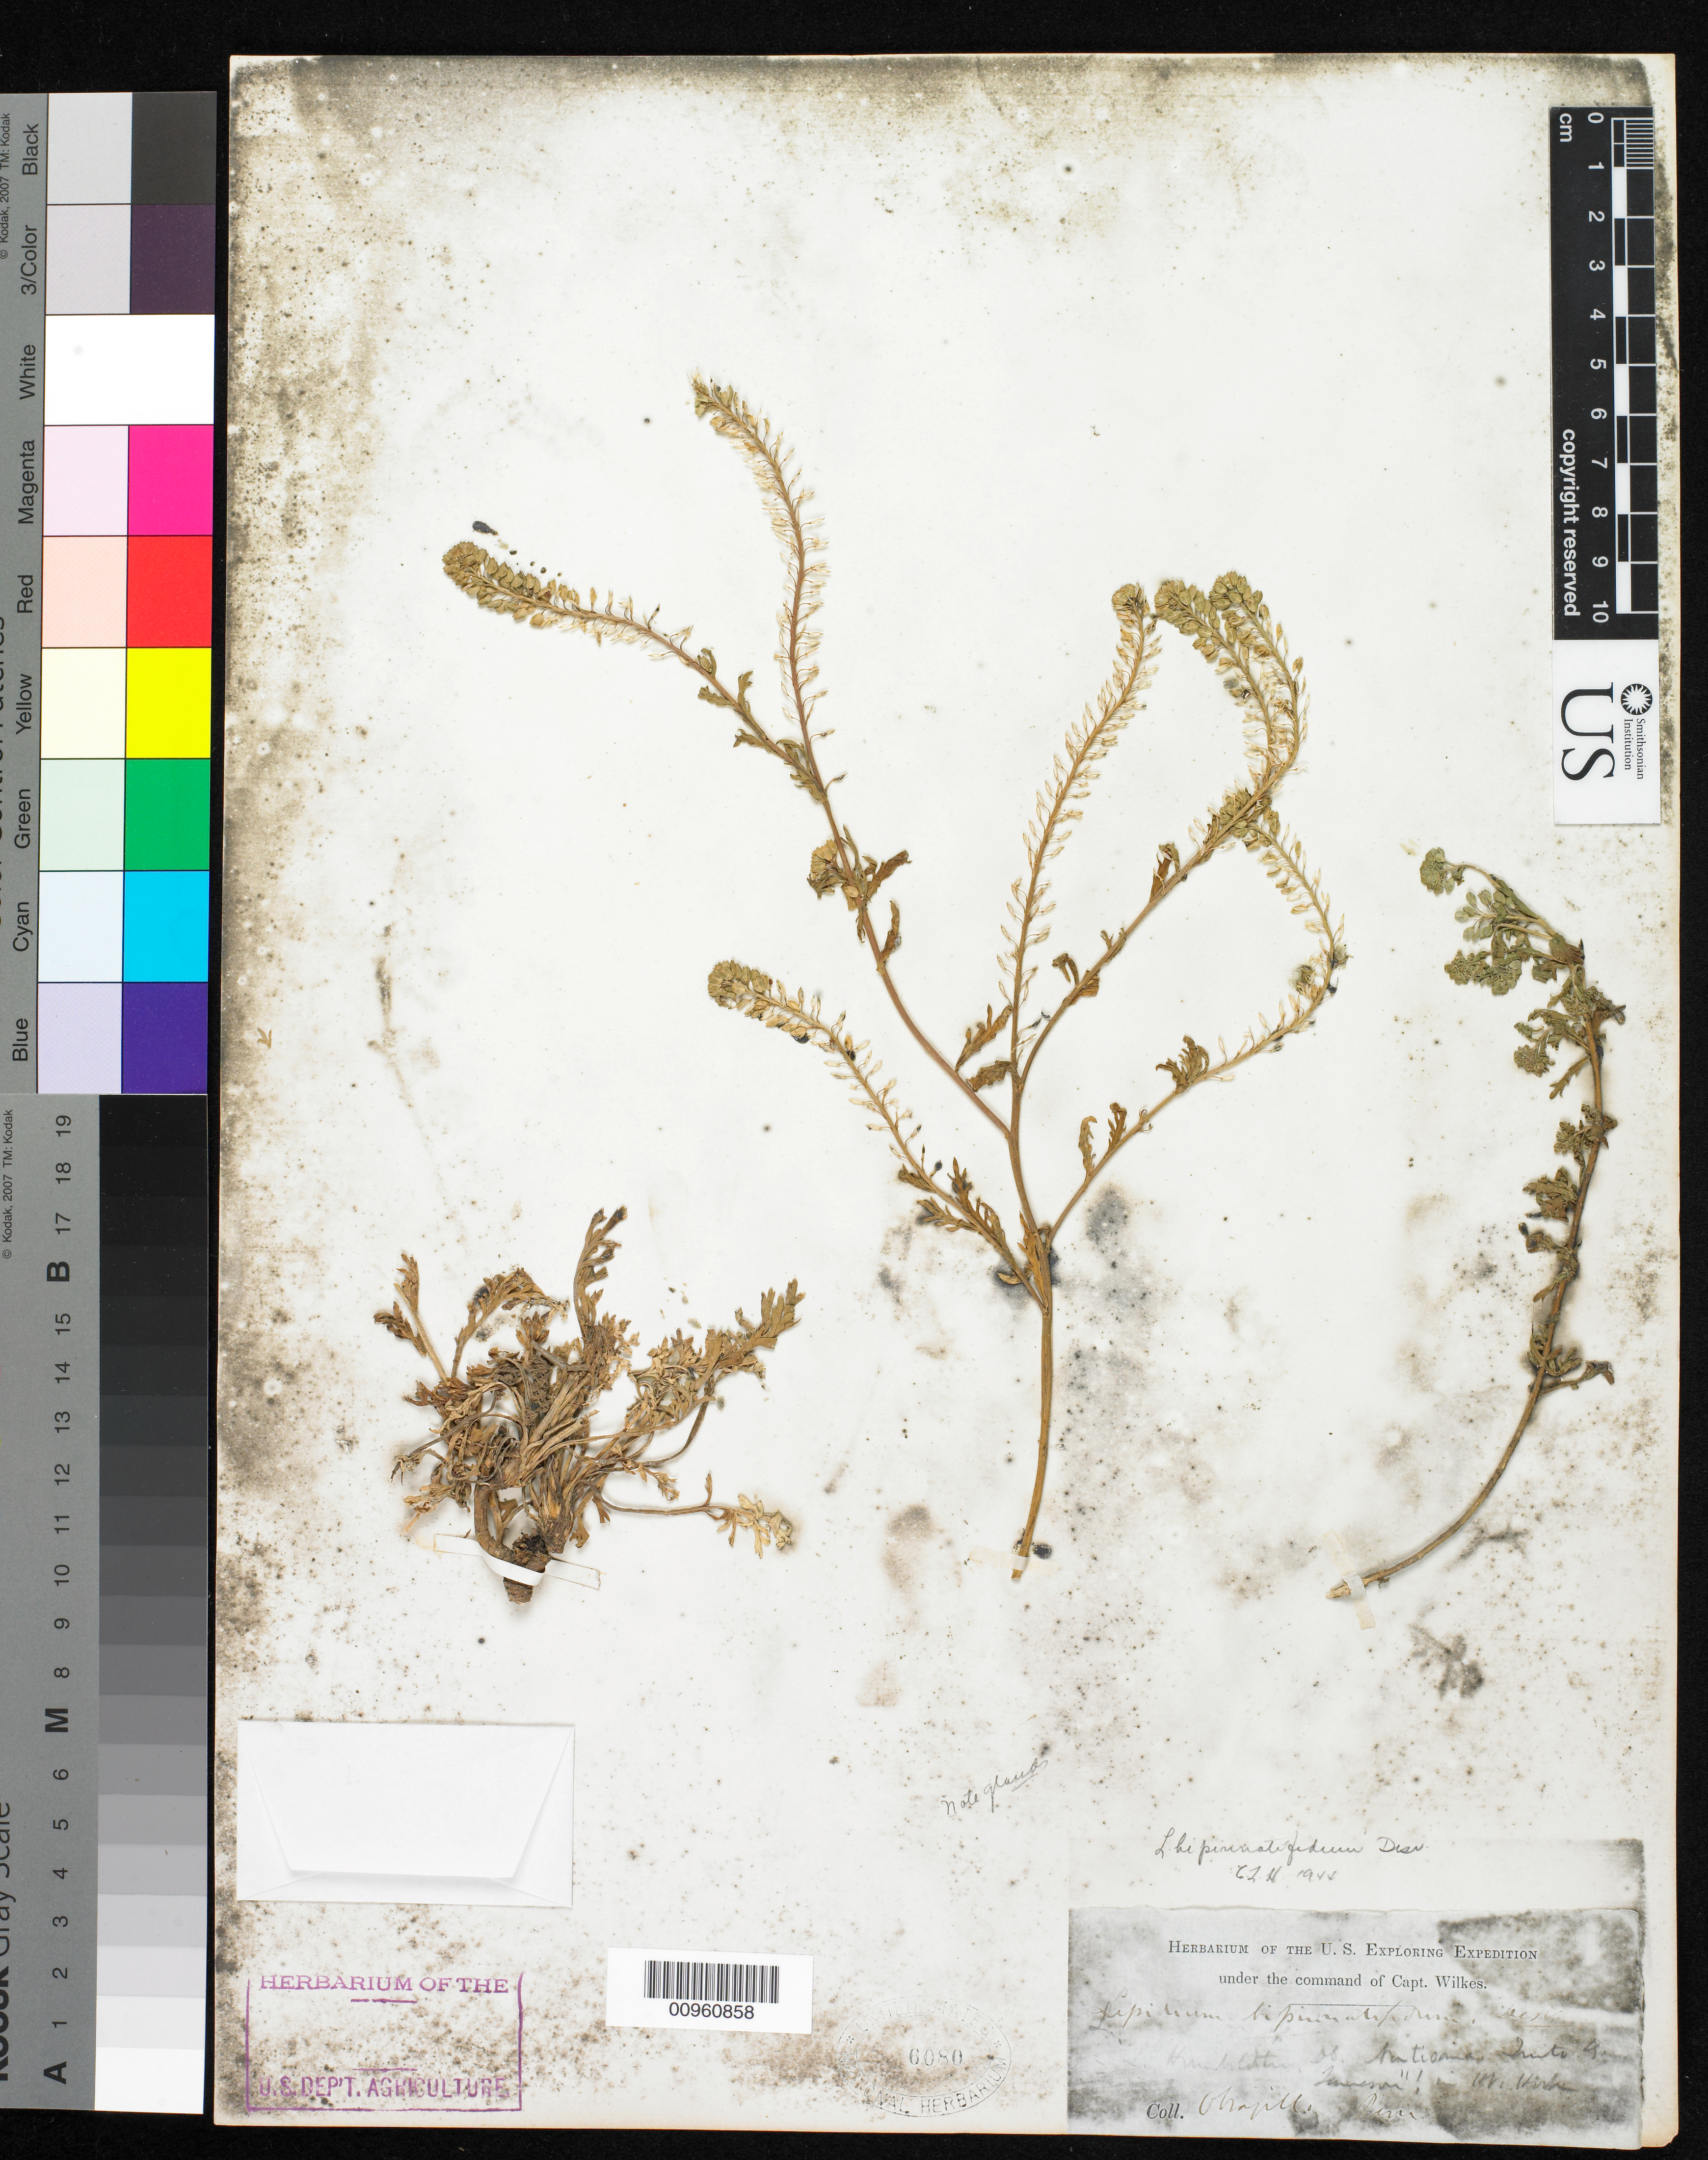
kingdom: Plantae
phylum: Tracheophyta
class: Magnoliopsida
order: Brassicales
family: Brassicaceae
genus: Lepidium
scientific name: Lepidium bipinnatifidum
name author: Desv.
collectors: Wilkes Explor. Exped.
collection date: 1838/1842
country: Peru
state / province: Lima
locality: Obrajillo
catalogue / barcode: US 6080